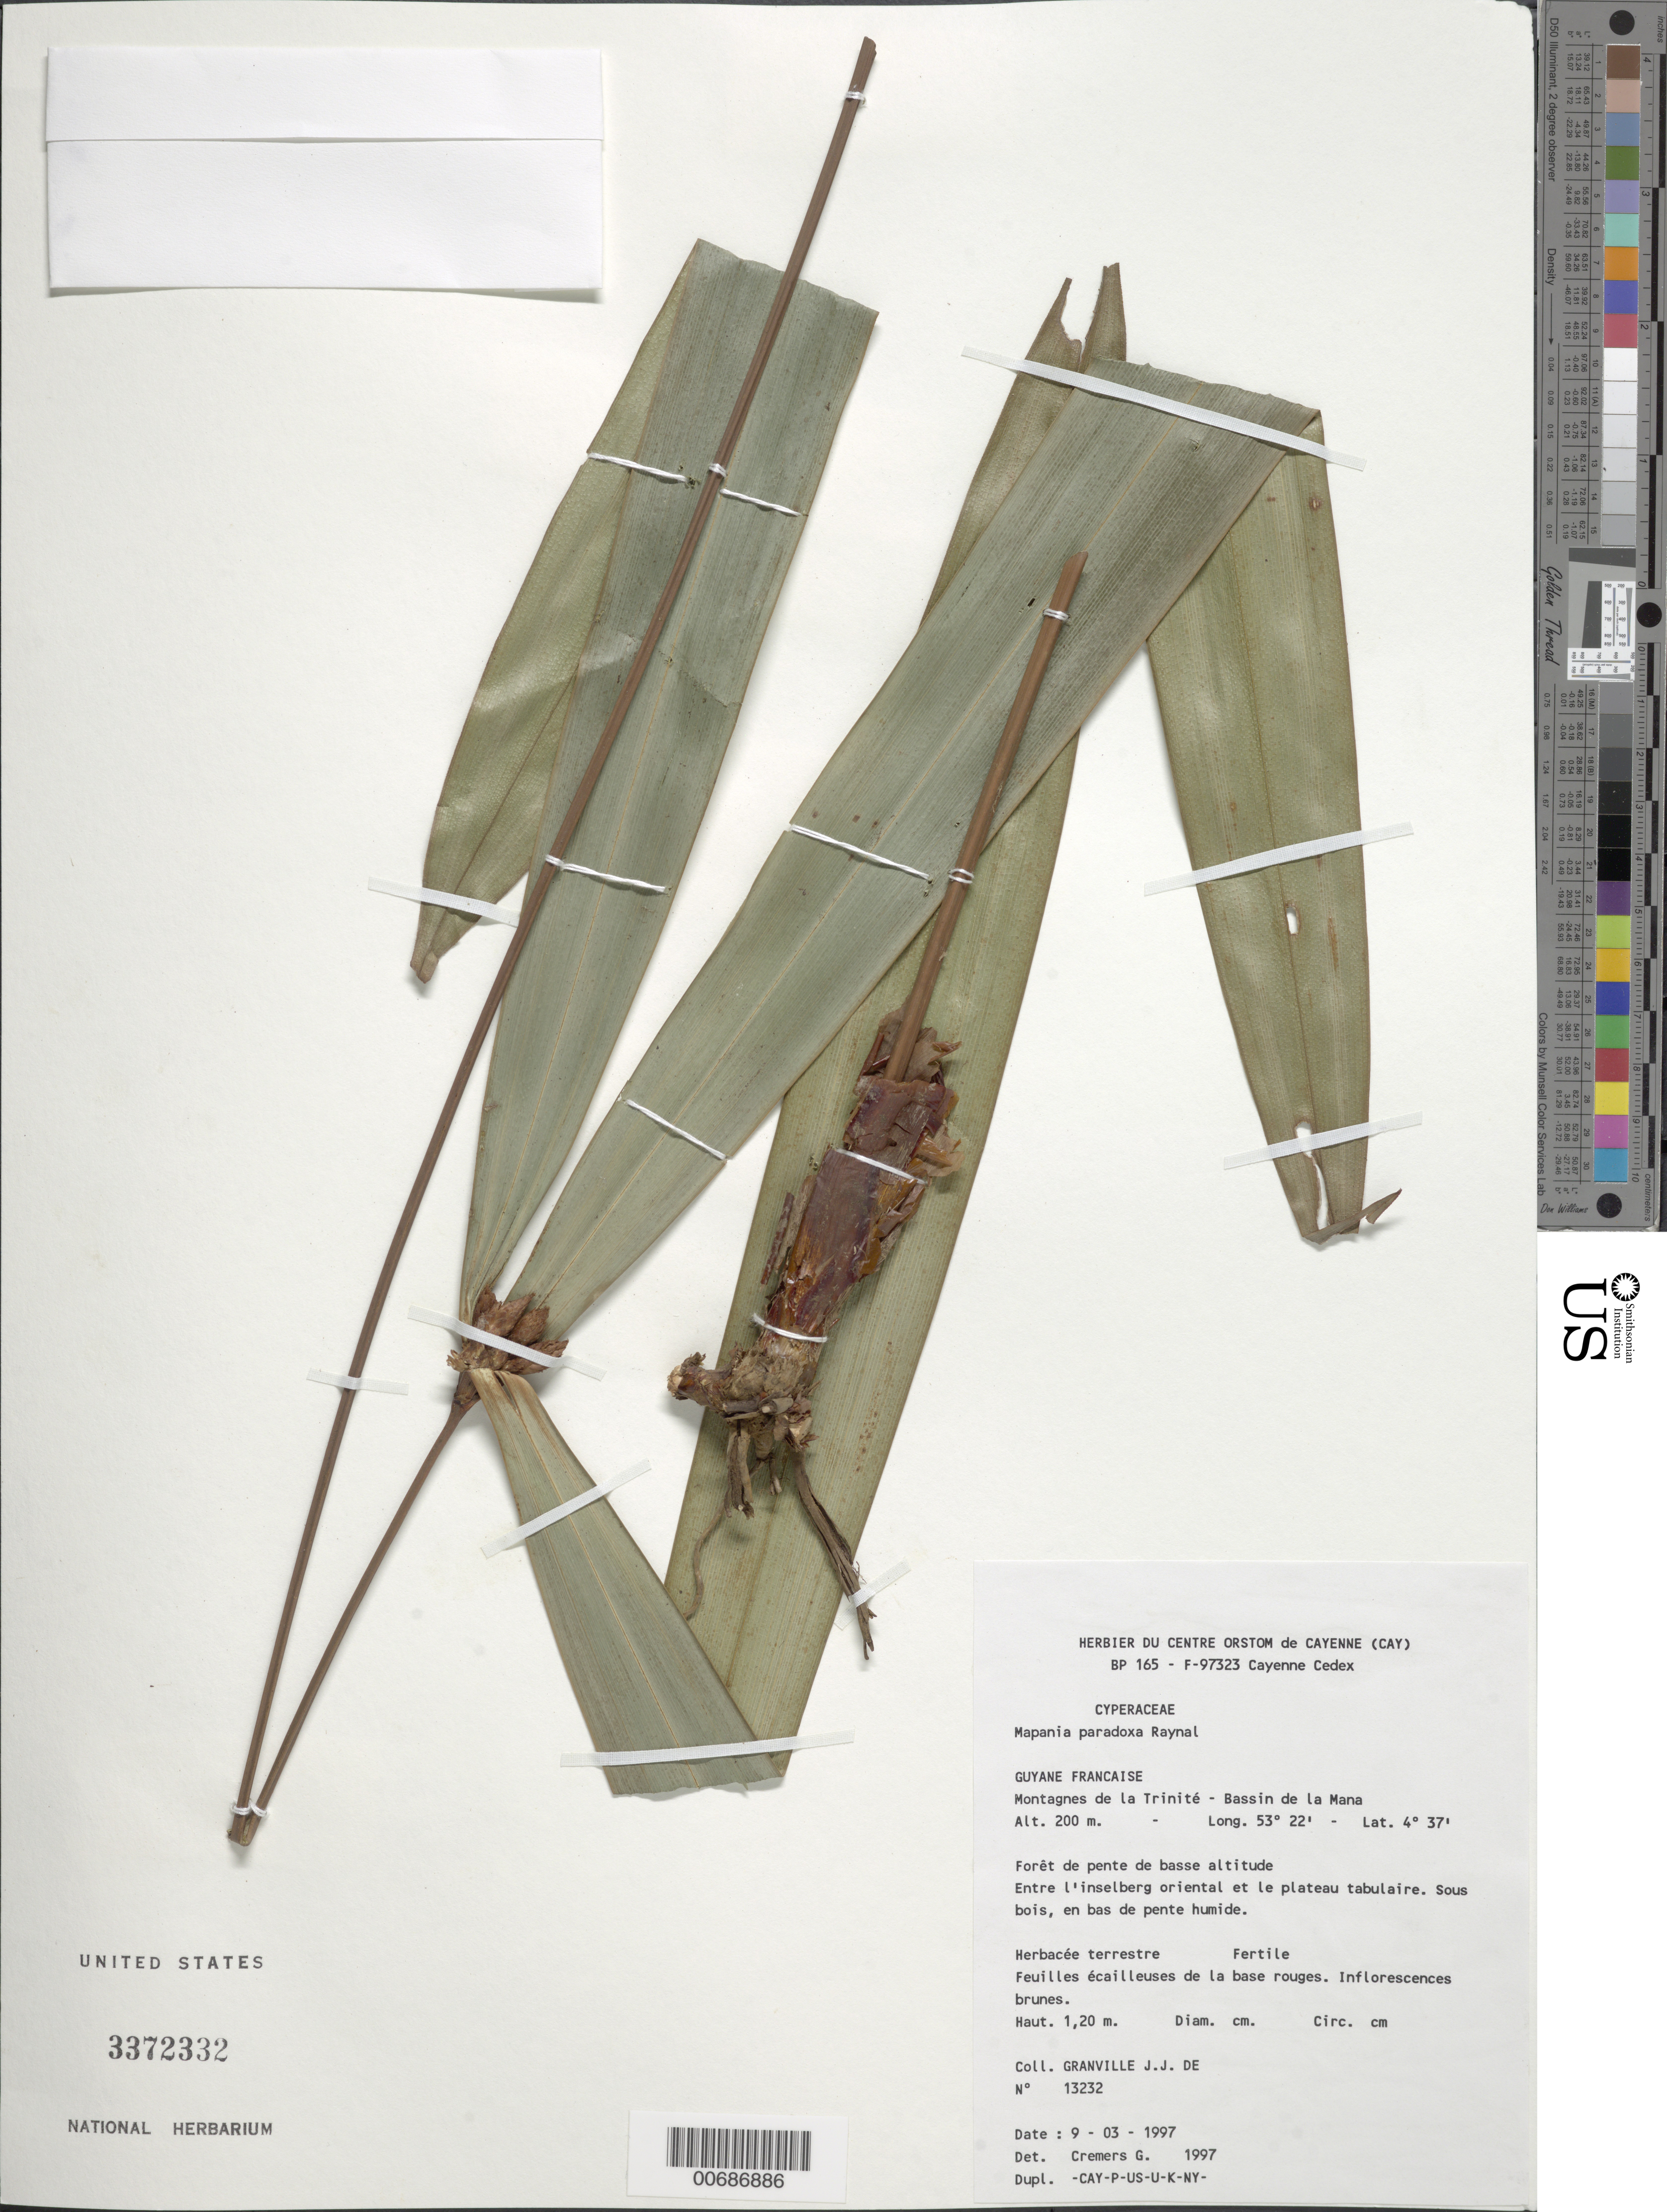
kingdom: Plantae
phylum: Tracheophyta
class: Liliopsida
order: Poales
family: Cyperaceae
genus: Mapania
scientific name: Mapania paradoxa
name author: J. Raynal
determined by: Cremers, Georges A.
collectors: J.-J. de Granville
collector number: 13232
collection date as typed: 9-Mar-97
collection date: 1997-03-09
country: French Guiana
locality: Montagnes de la Trinité, Bassin de la Mana. Entre l'inselberg orientale et le plateau tabulaire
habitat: Forêt de pente de basse altitude. Sous bois, en bas de pente humide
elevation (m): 200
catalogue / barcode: US 3372332